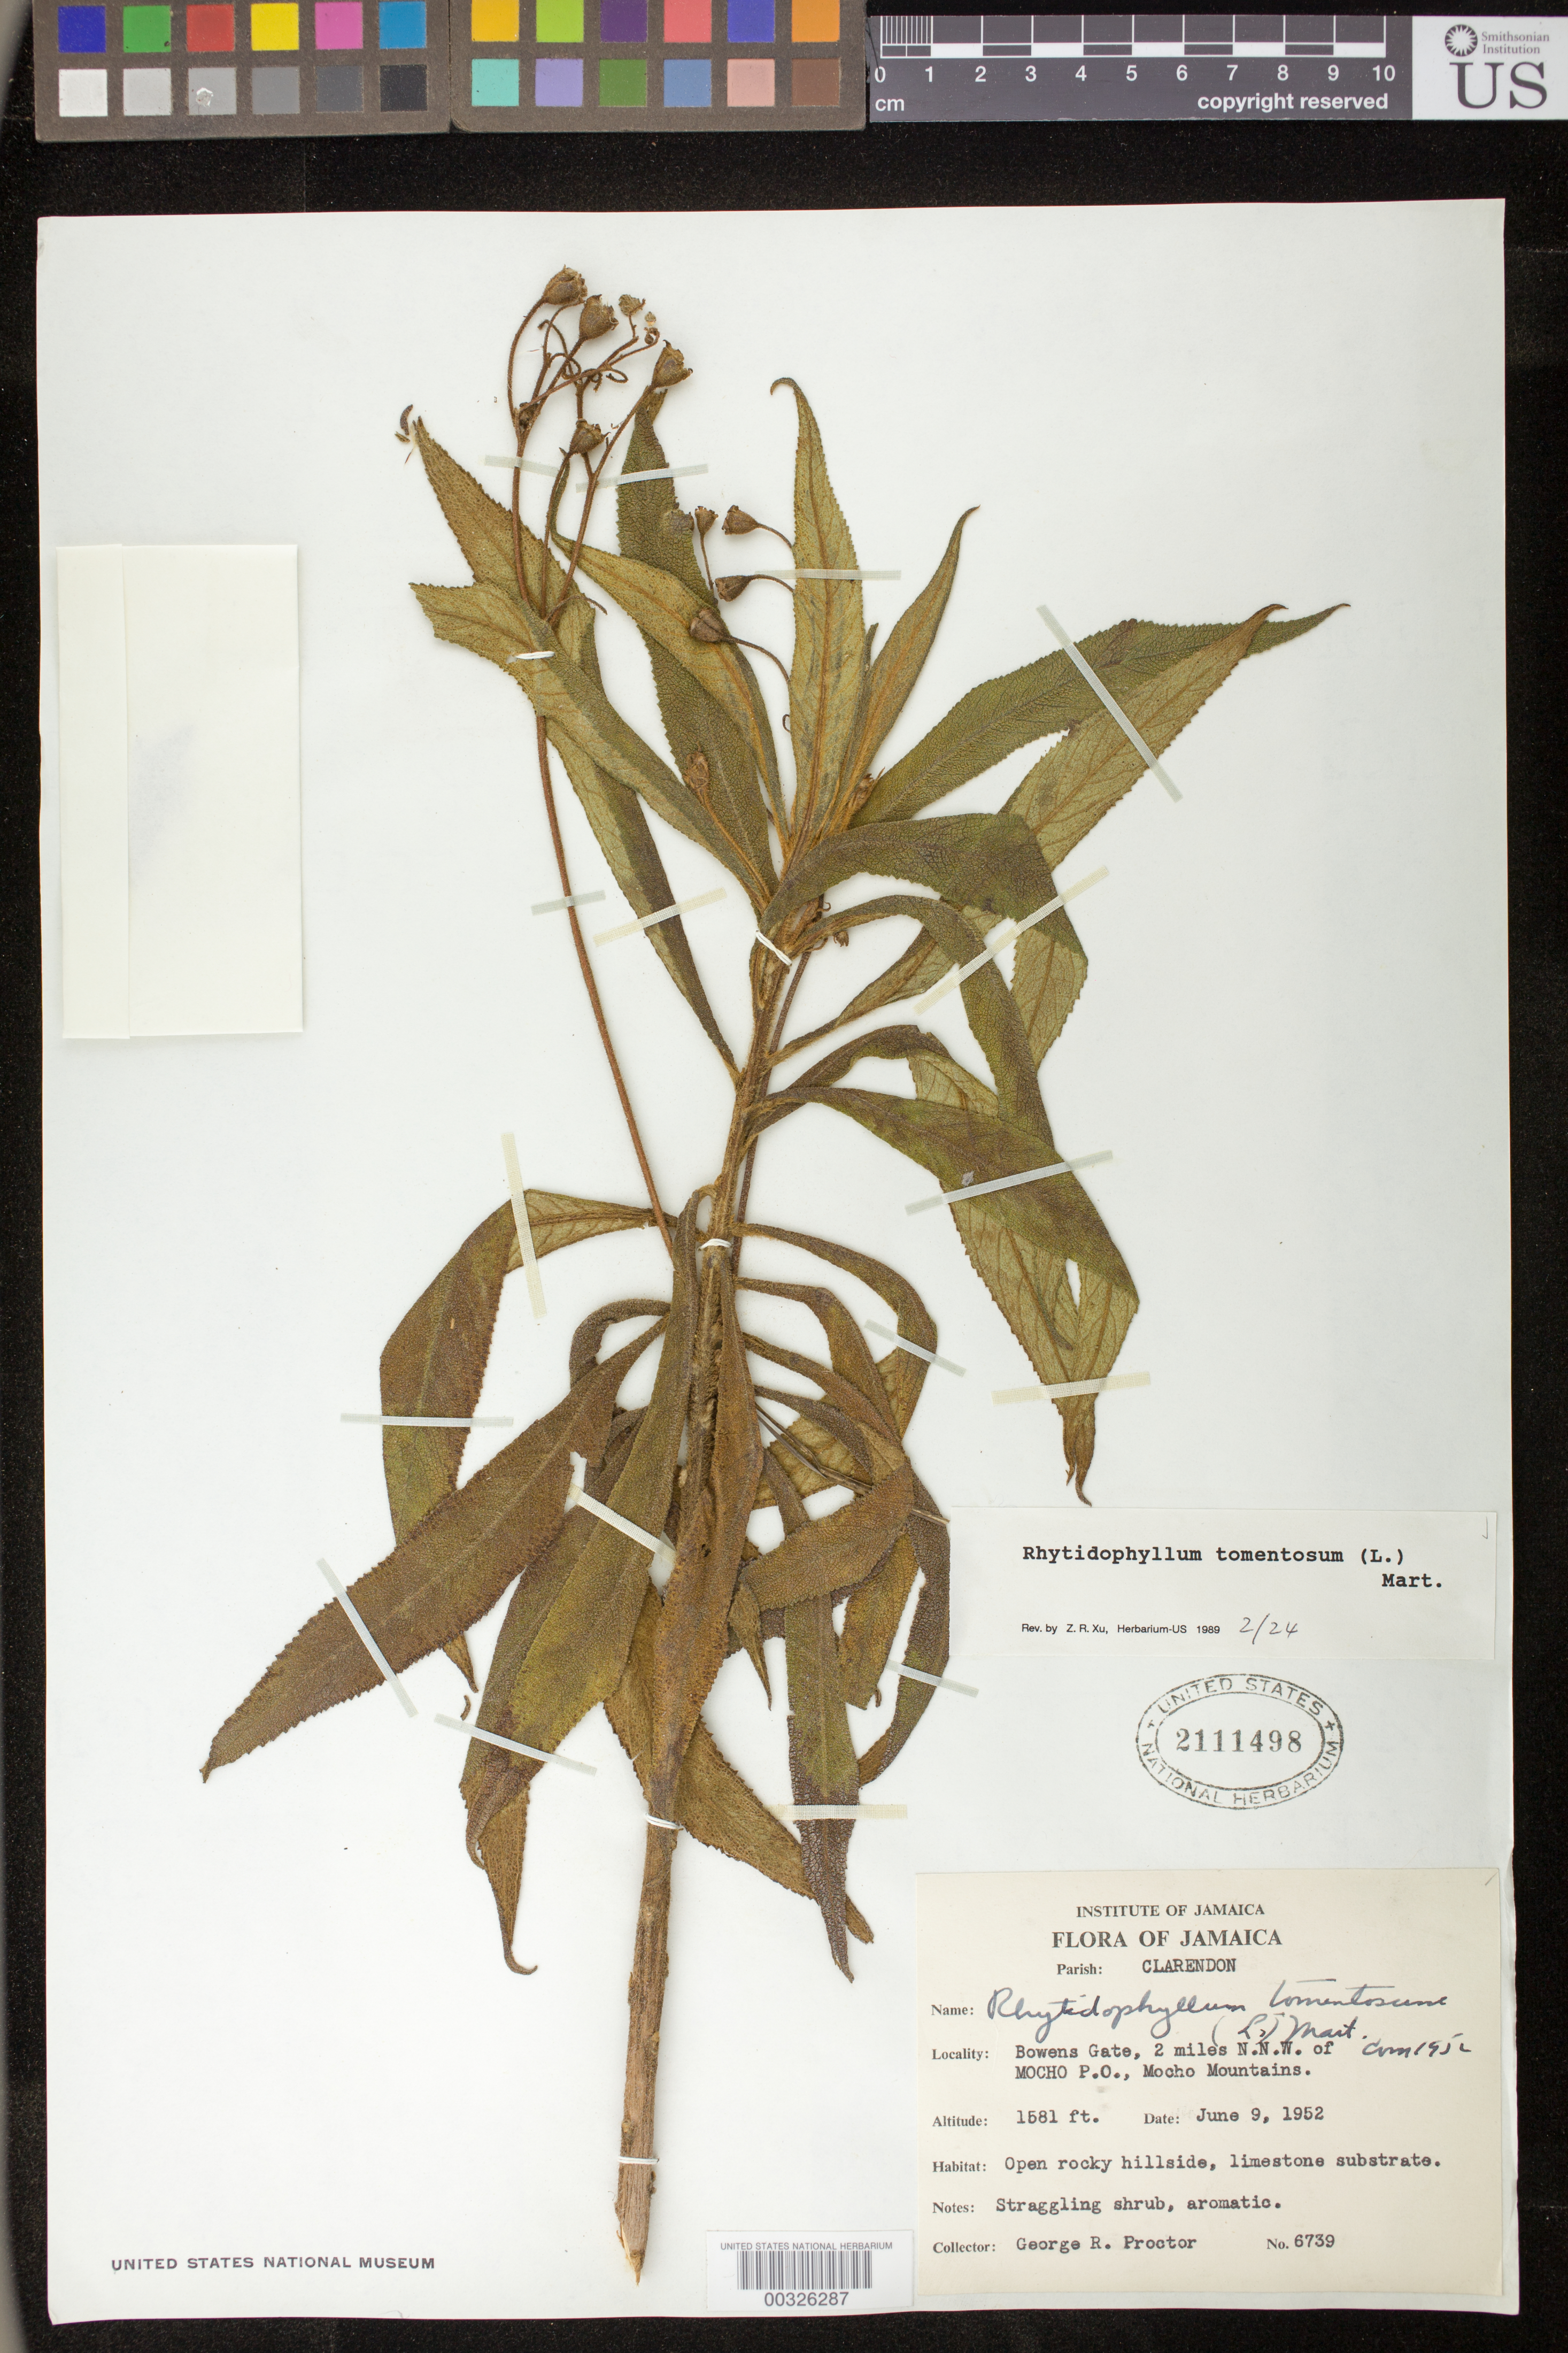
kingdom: Plantae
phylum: Tracheophyta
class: Magnoliopsida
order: Lamiales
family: Gesneriaceae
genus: Rhytidophyllum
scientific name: Rhytidophyllum tomentosum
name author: (L.) Mart.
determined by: Skog, Laurence E.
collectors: G. R. Proctor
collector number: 6739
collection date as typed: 09 Jun 1952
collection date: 1952-06-09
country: Jamaica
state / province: Clarendon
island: Jamaica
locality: Bowens Gate, 2 miles NNW of Mocho P.O., Mocho Mountains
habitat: Open rocky hillside, limestone substrate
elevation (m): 482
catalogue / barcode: US 2111498